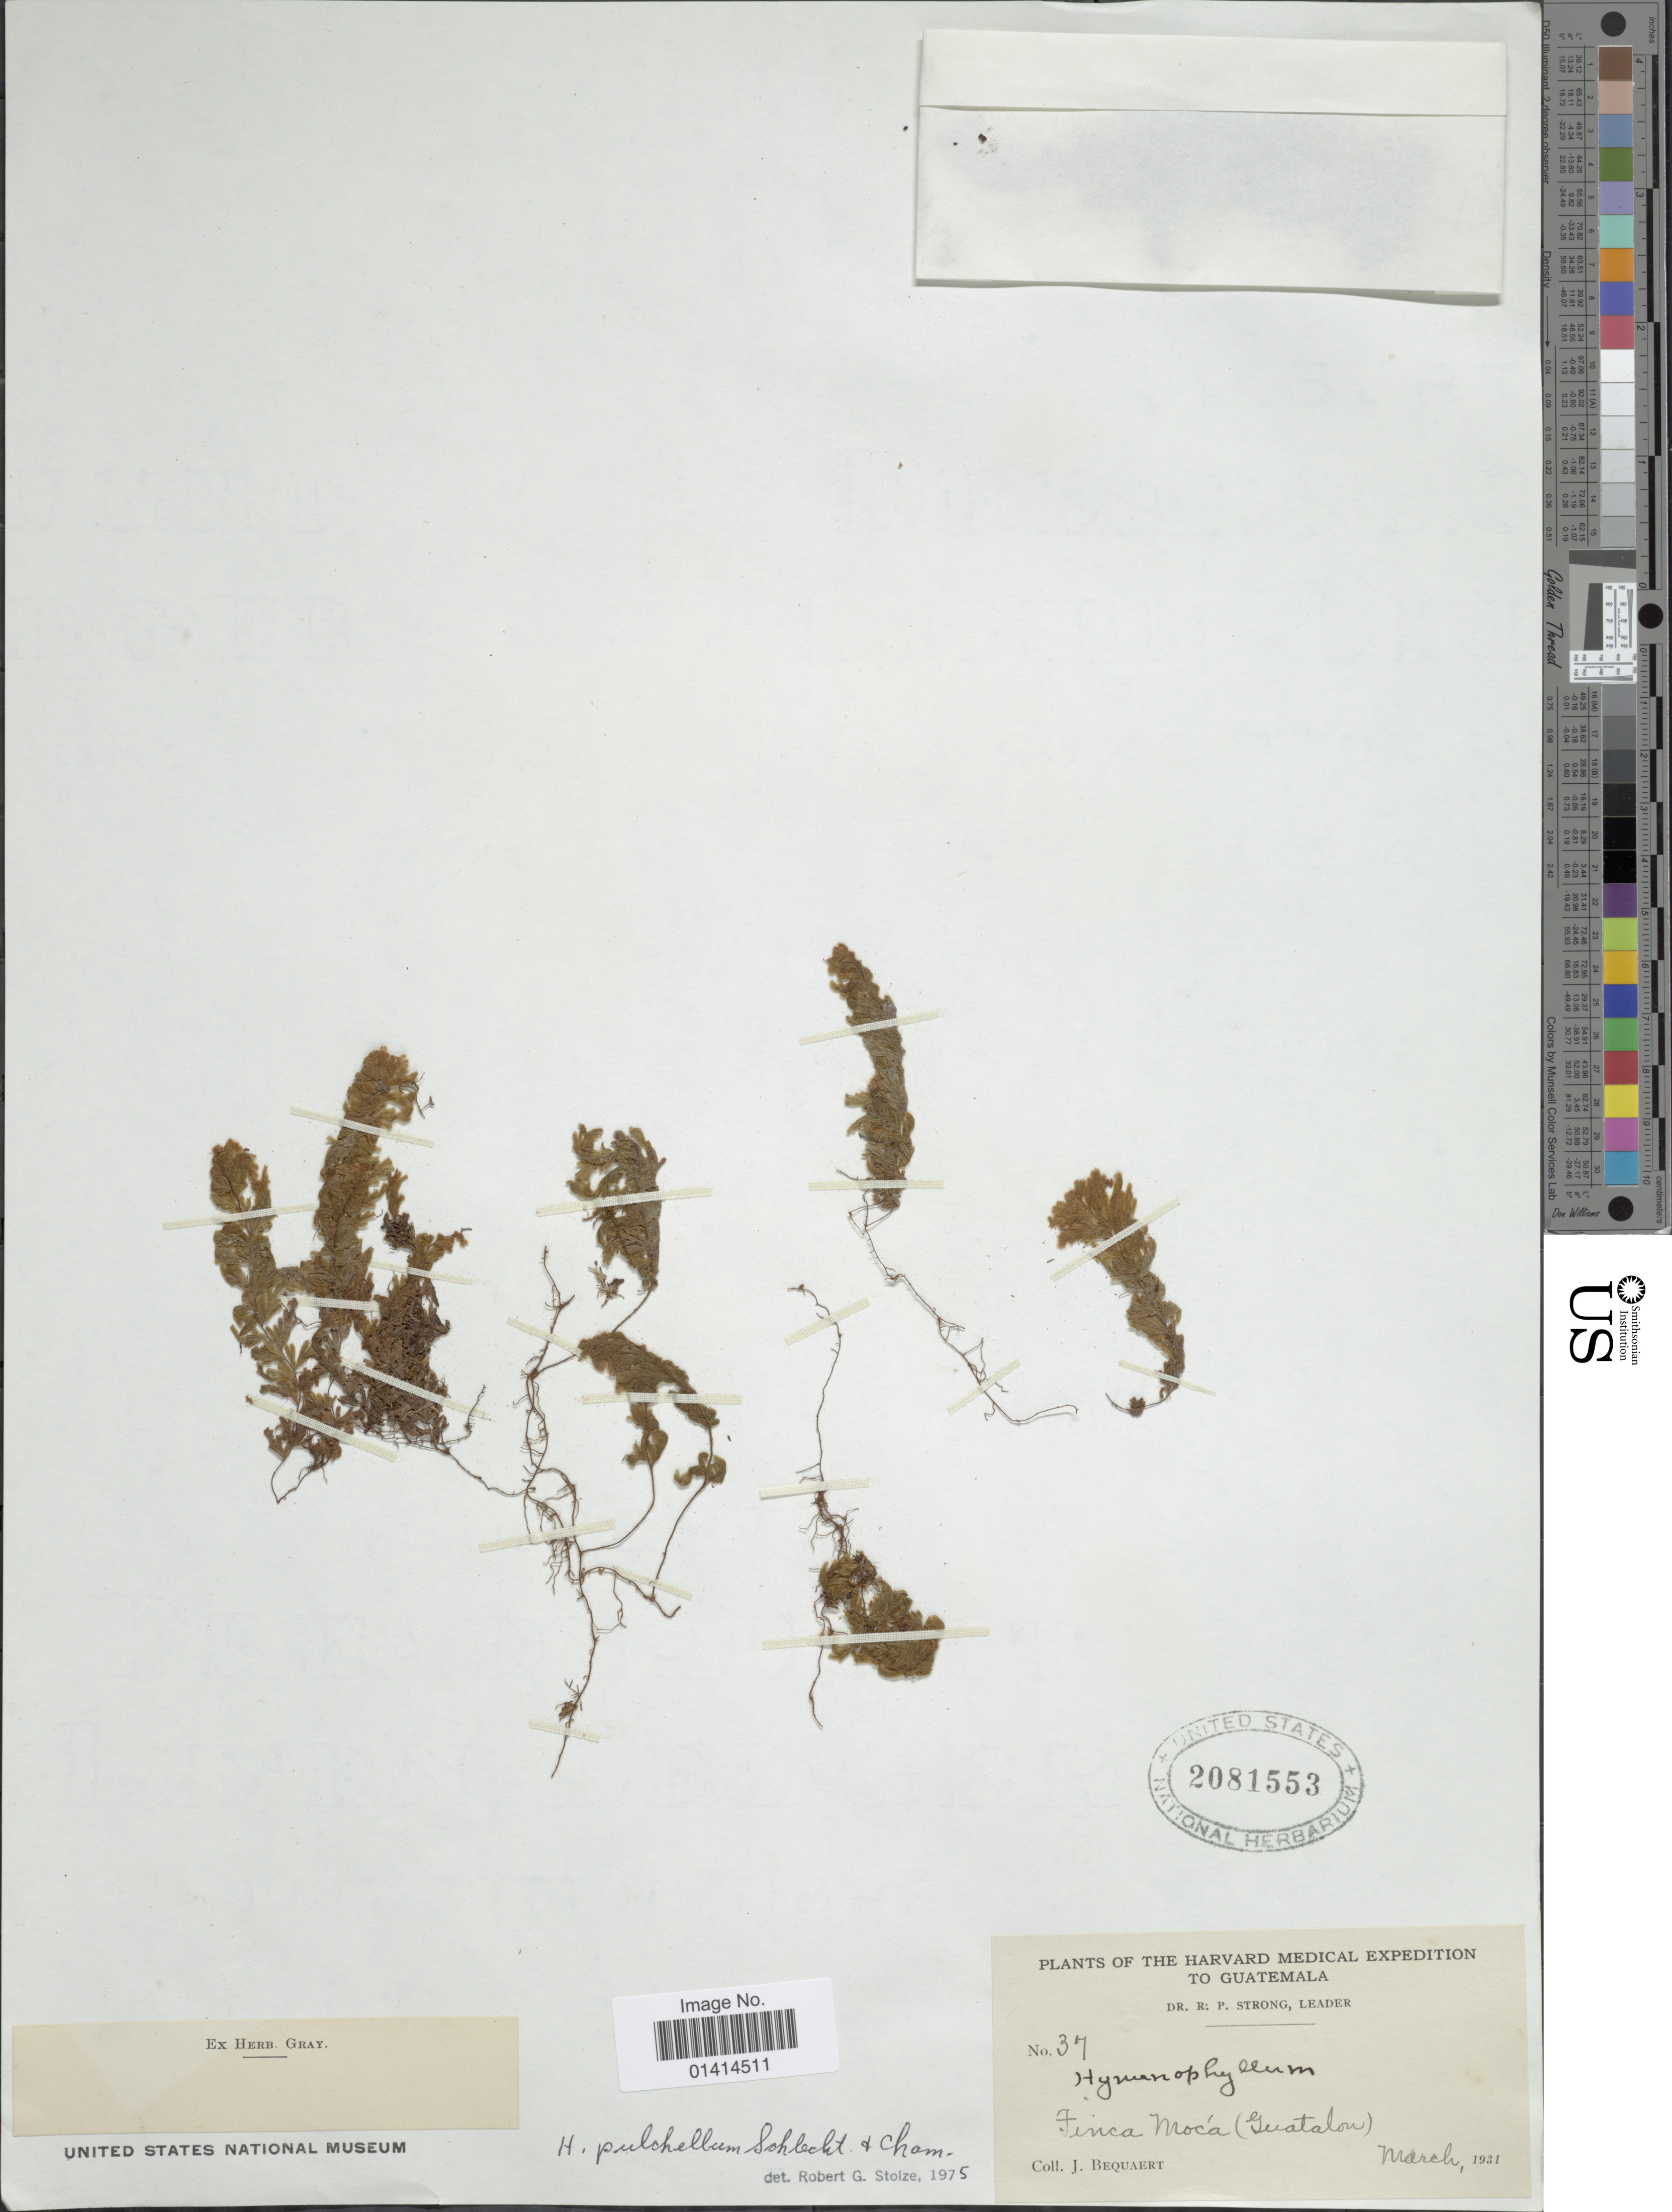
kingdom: Plantae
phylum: Tracheophyta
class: Polypodiopsida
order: Hymenophyllales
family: Hymenophyllaceae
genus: Hymenophyllum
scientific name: Hymenophyllum pulchellum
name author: Schltdl. & Cham.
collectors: J. Bequaert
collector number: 37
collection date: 1931-03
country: Guatemala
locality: Finca Mocá (Guatalon)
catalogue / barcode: US 2081553